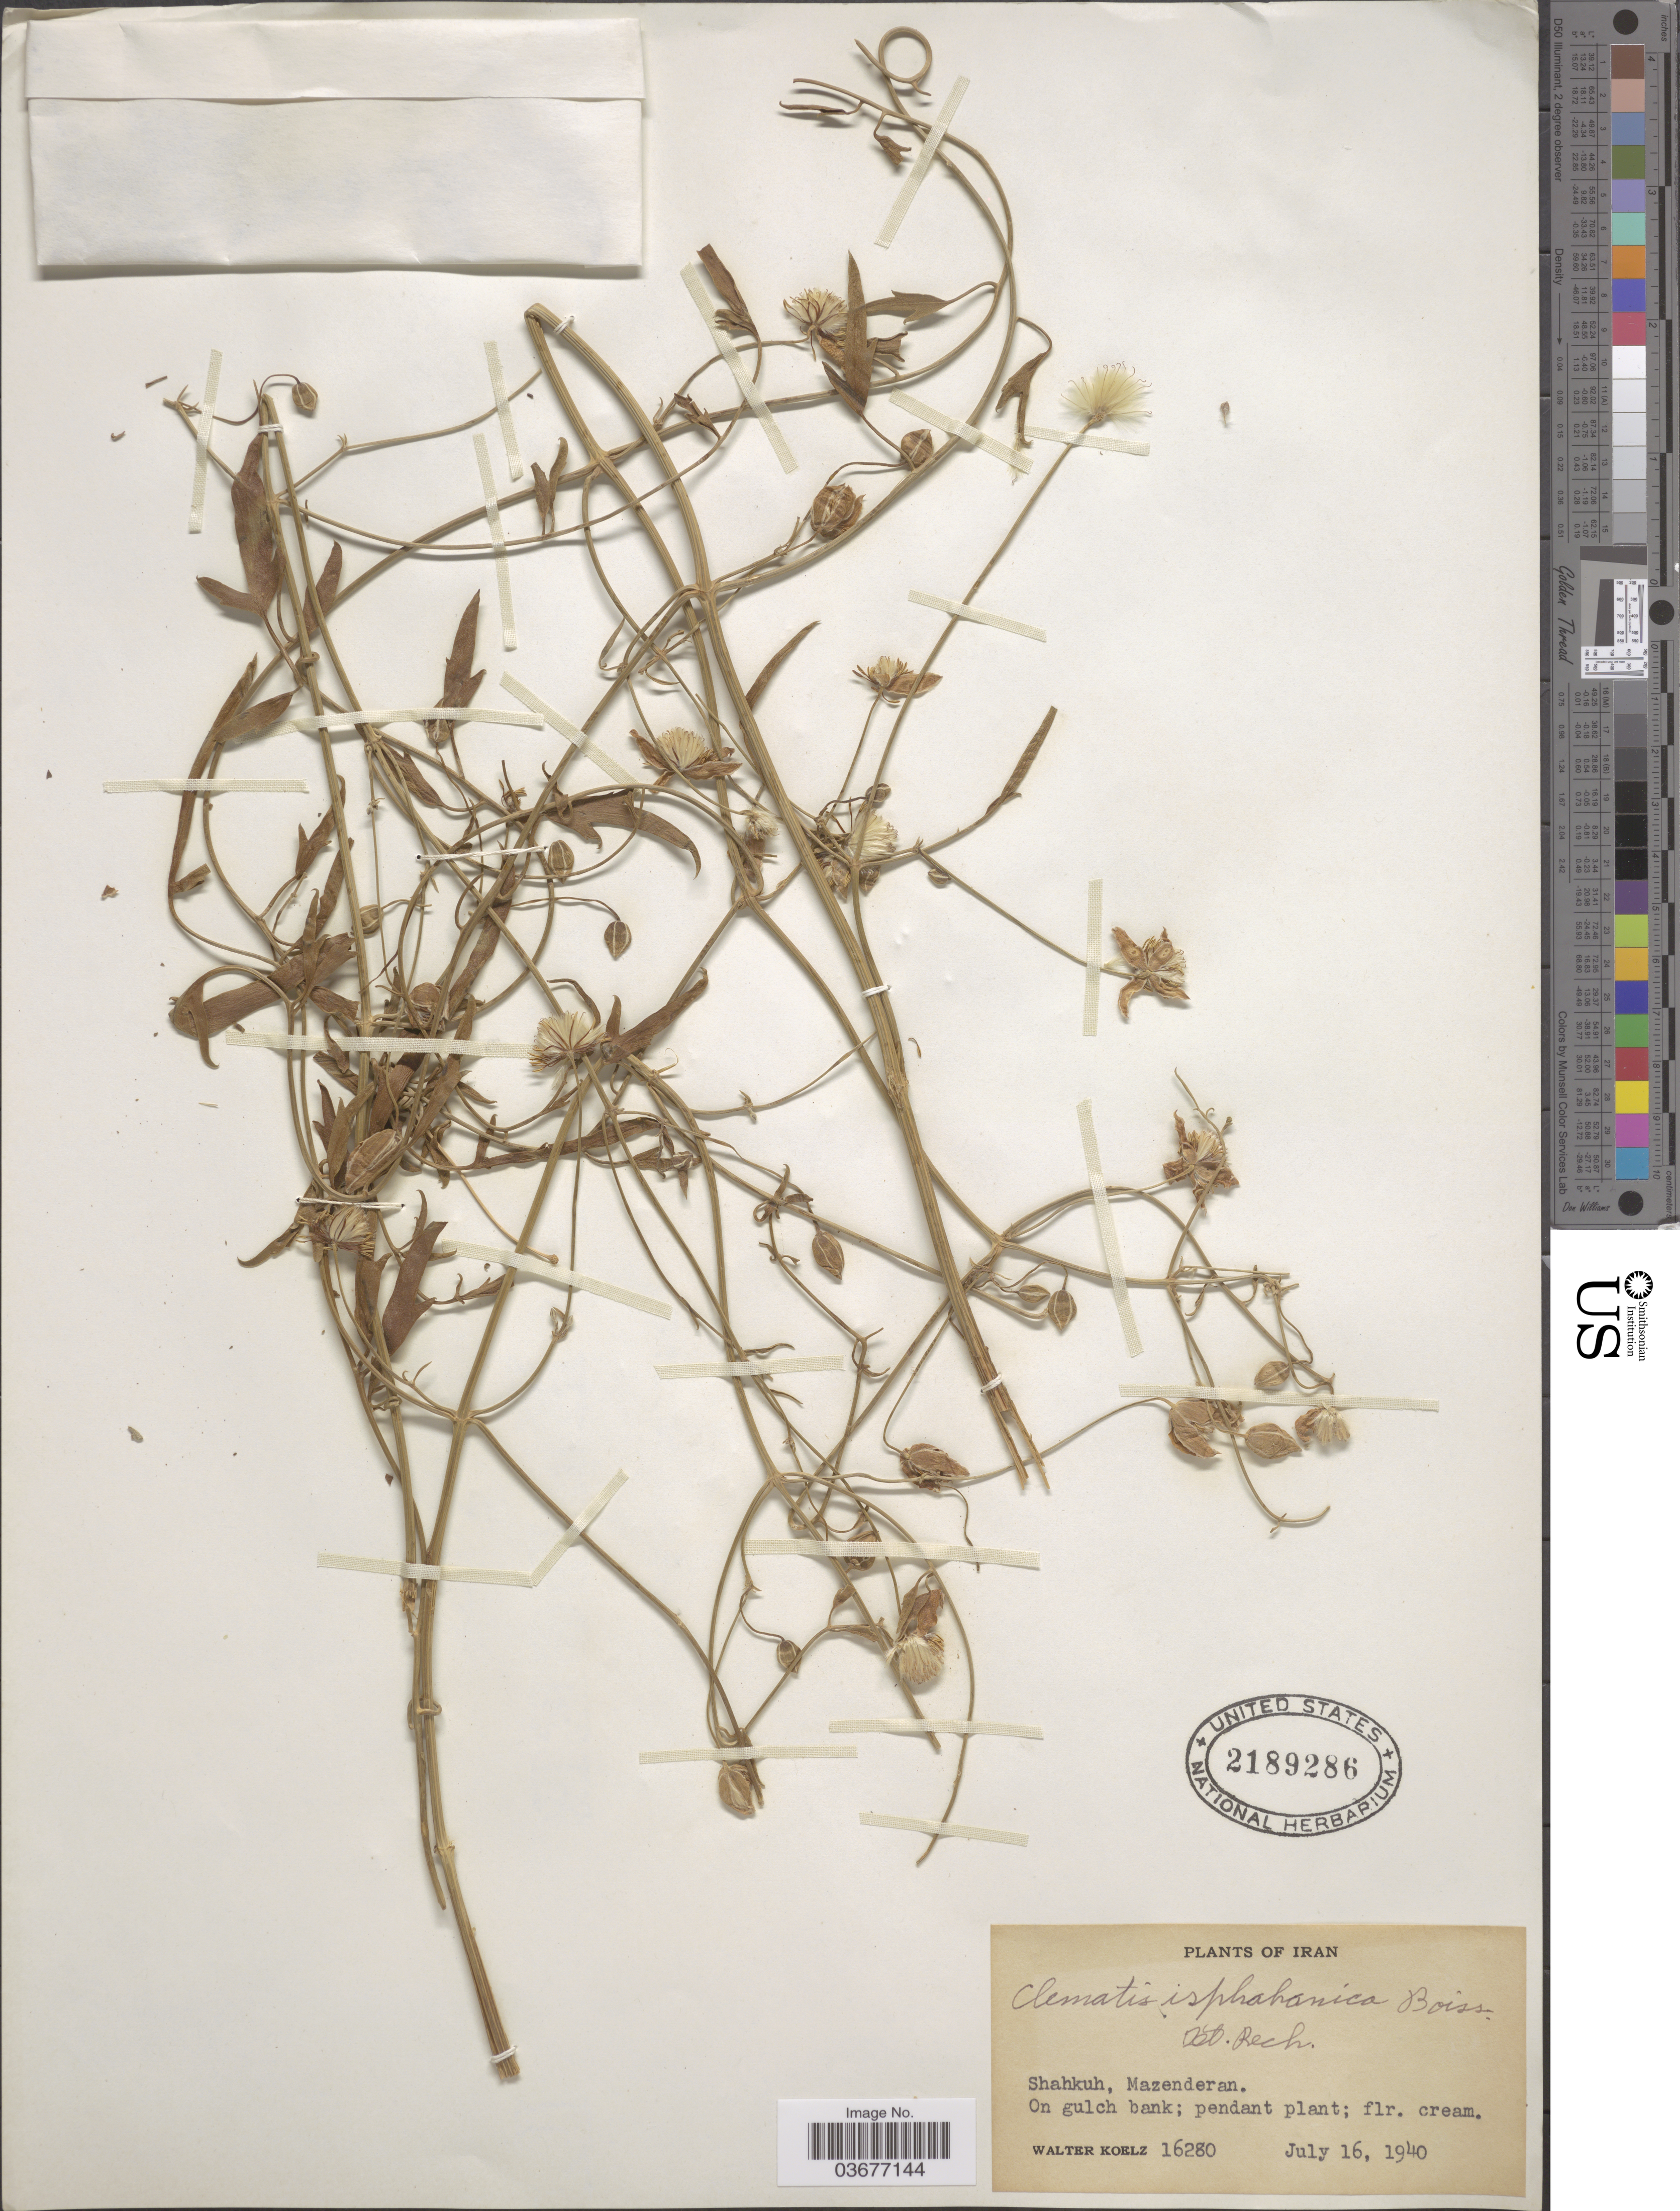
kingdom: Plantae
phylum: Tracheophyta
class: Magnoliopsida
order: Ranunculales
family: Ranunculaceae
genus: Clematis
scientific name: Clematis ispahanica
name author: Boiss.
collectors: W. N. Koelz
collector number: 16280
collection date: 1940-07-16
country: Iran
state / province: Mazandaran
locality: Shahkuh.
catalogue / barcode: US 2189286